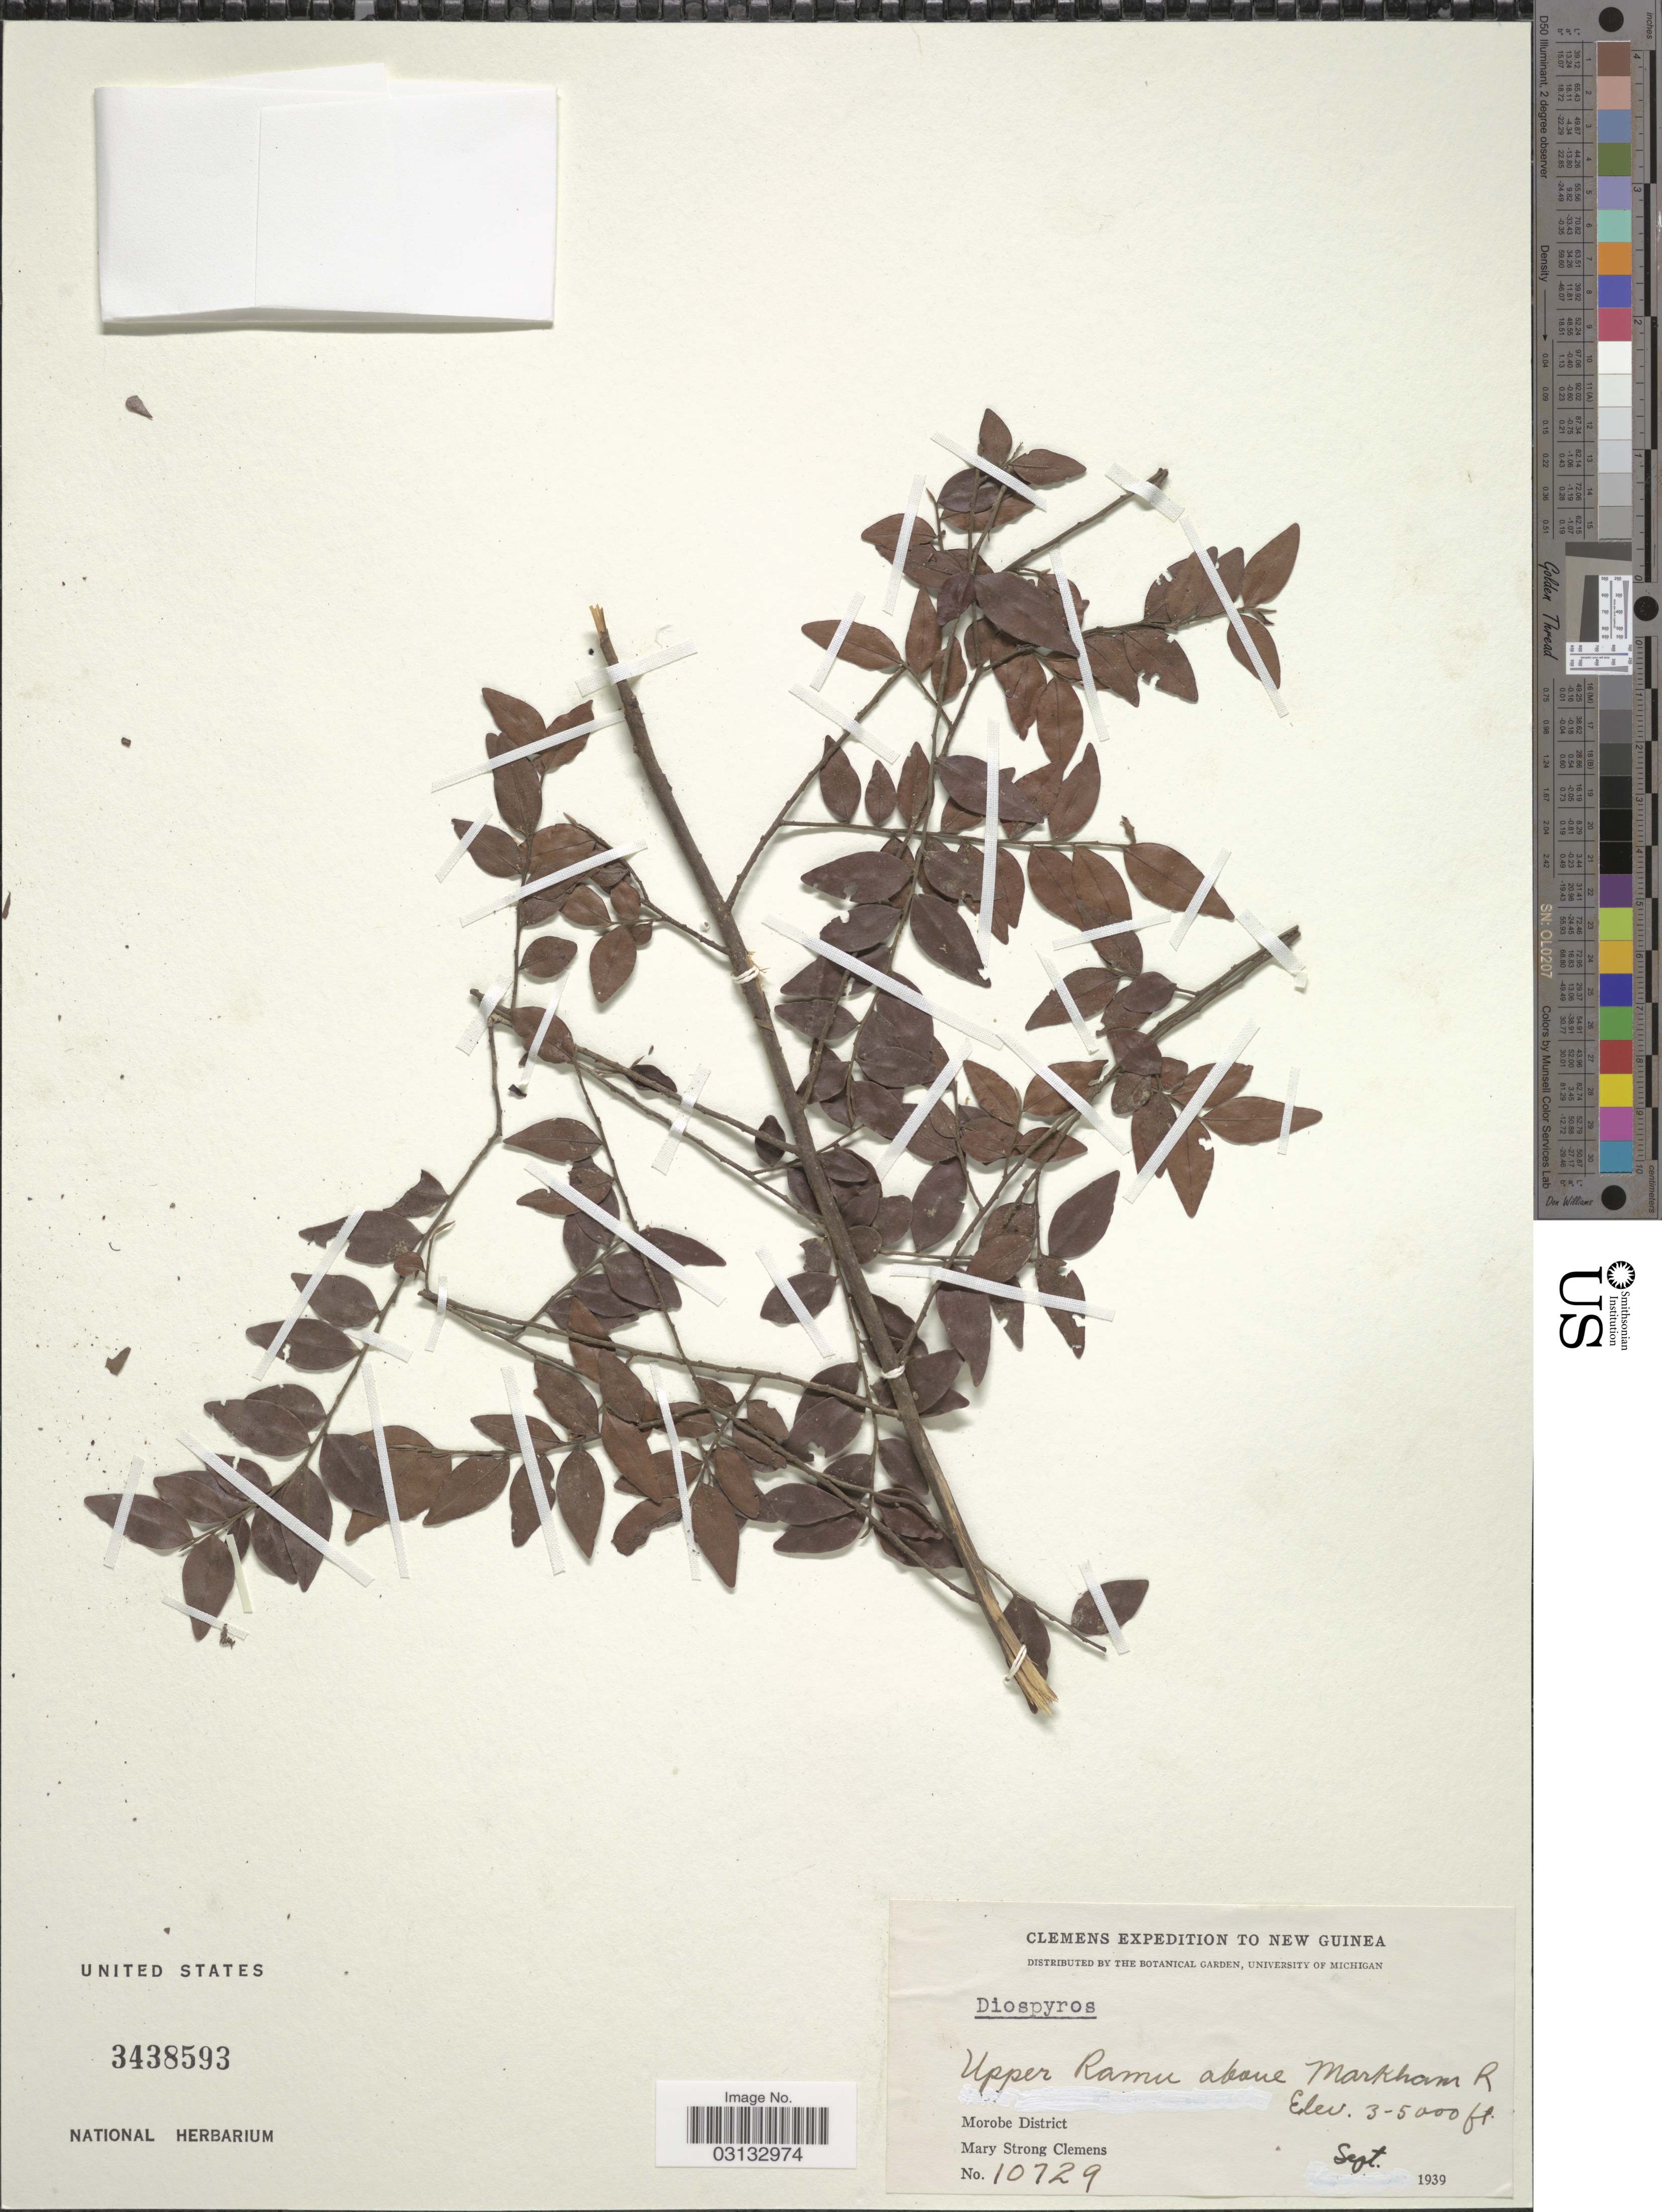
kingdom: Plantae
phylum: Tracheophyta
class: Magnoliopsida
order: Ericales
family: Ebenaceae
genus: Diospyros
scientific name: Diospyros sp.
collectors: M. S. Clemens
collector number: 10729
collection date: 1939-09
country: Papua New Guinea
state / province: Morobe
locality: New Guinea, Upper Ramu above Markham R., Morobe District.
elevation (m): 914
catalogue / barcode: US 3438593